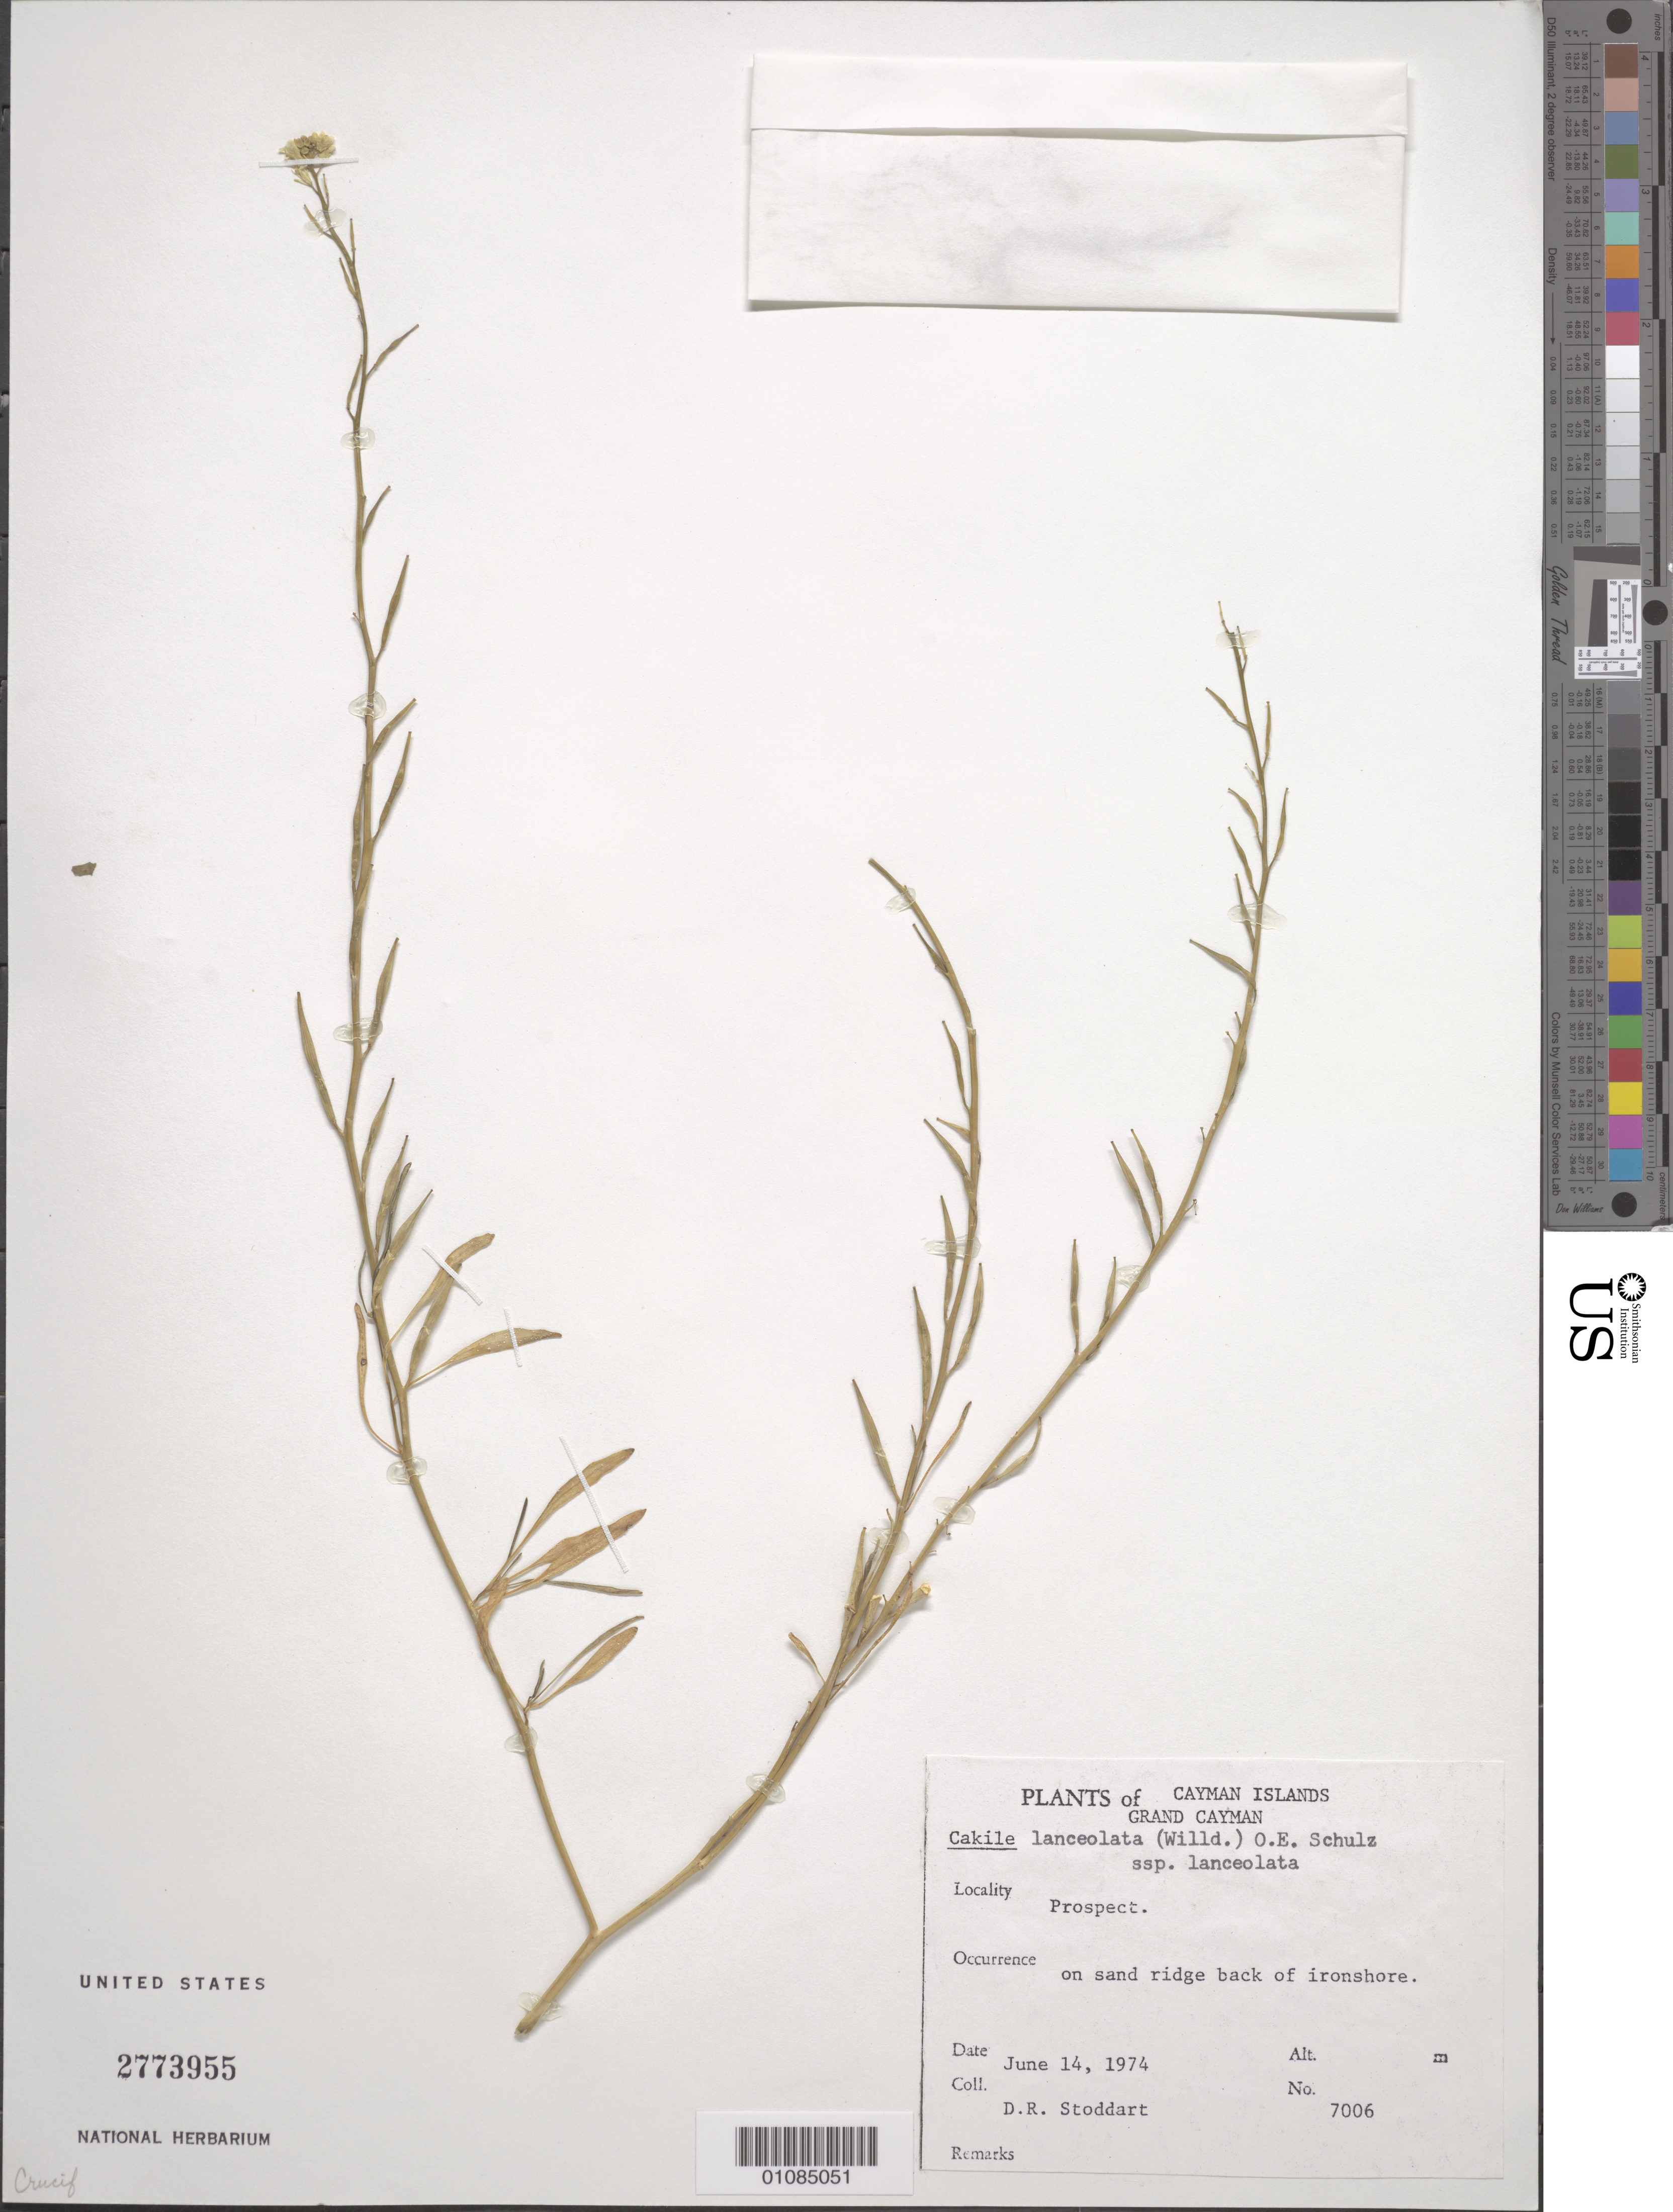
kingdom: Plantae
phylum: Tracheophyta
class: Magnoliopsida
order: Brassicales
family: Brassicaceae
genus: Cakile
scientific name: Cakile lanceolata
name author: (Willd.) O.E. Schulz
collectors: D. R. Stoddart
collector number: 7006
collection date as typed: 14 Jun 1974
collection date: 1974-06-14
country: Cayman Islands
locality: Cayman Islands: Grand Cayman. Prospect.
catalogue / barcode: US 2773955